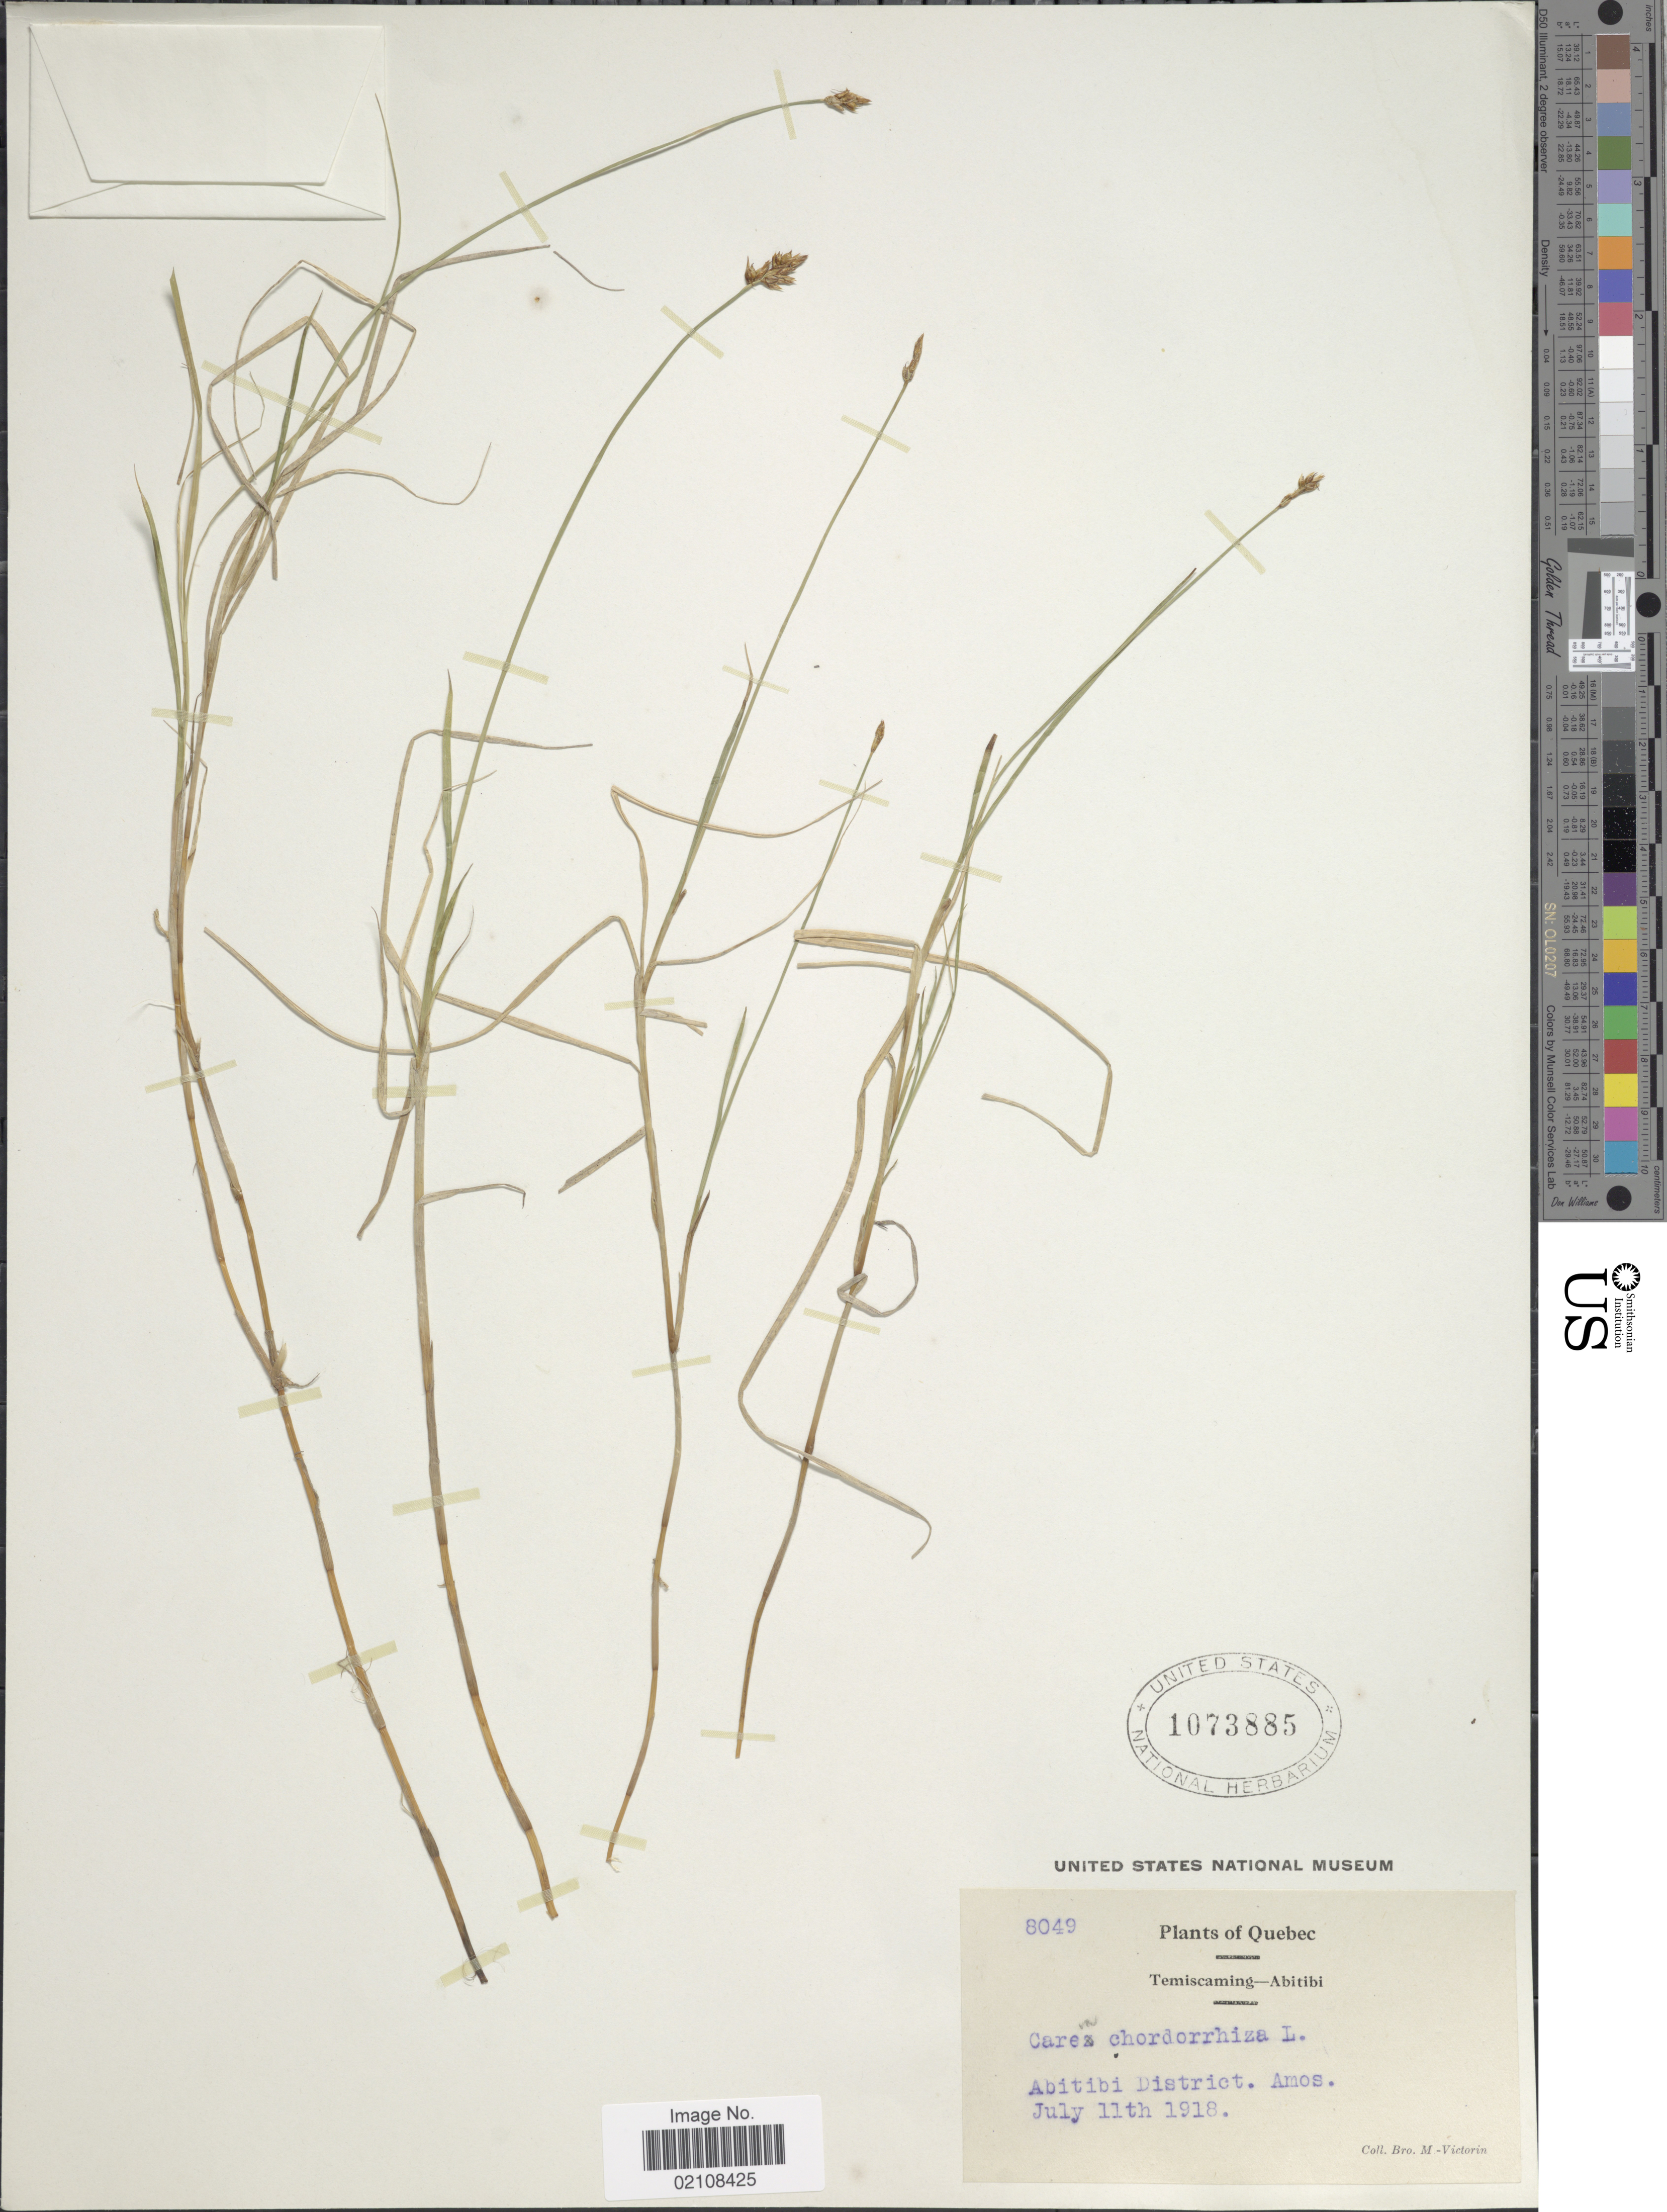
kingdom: Plantae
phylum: Tracheophyta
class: Liliopsida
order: Poales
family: Cyperaceae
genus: Carex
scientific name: Carex chordorrhiza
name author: L. f.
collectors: Fr. Marie-Victorin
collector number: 8049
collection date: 1918-07-11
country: Canada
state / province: Quebec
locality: Temiscaming-Abitibi. Abitibi District. Amos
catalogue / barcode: US 1073885